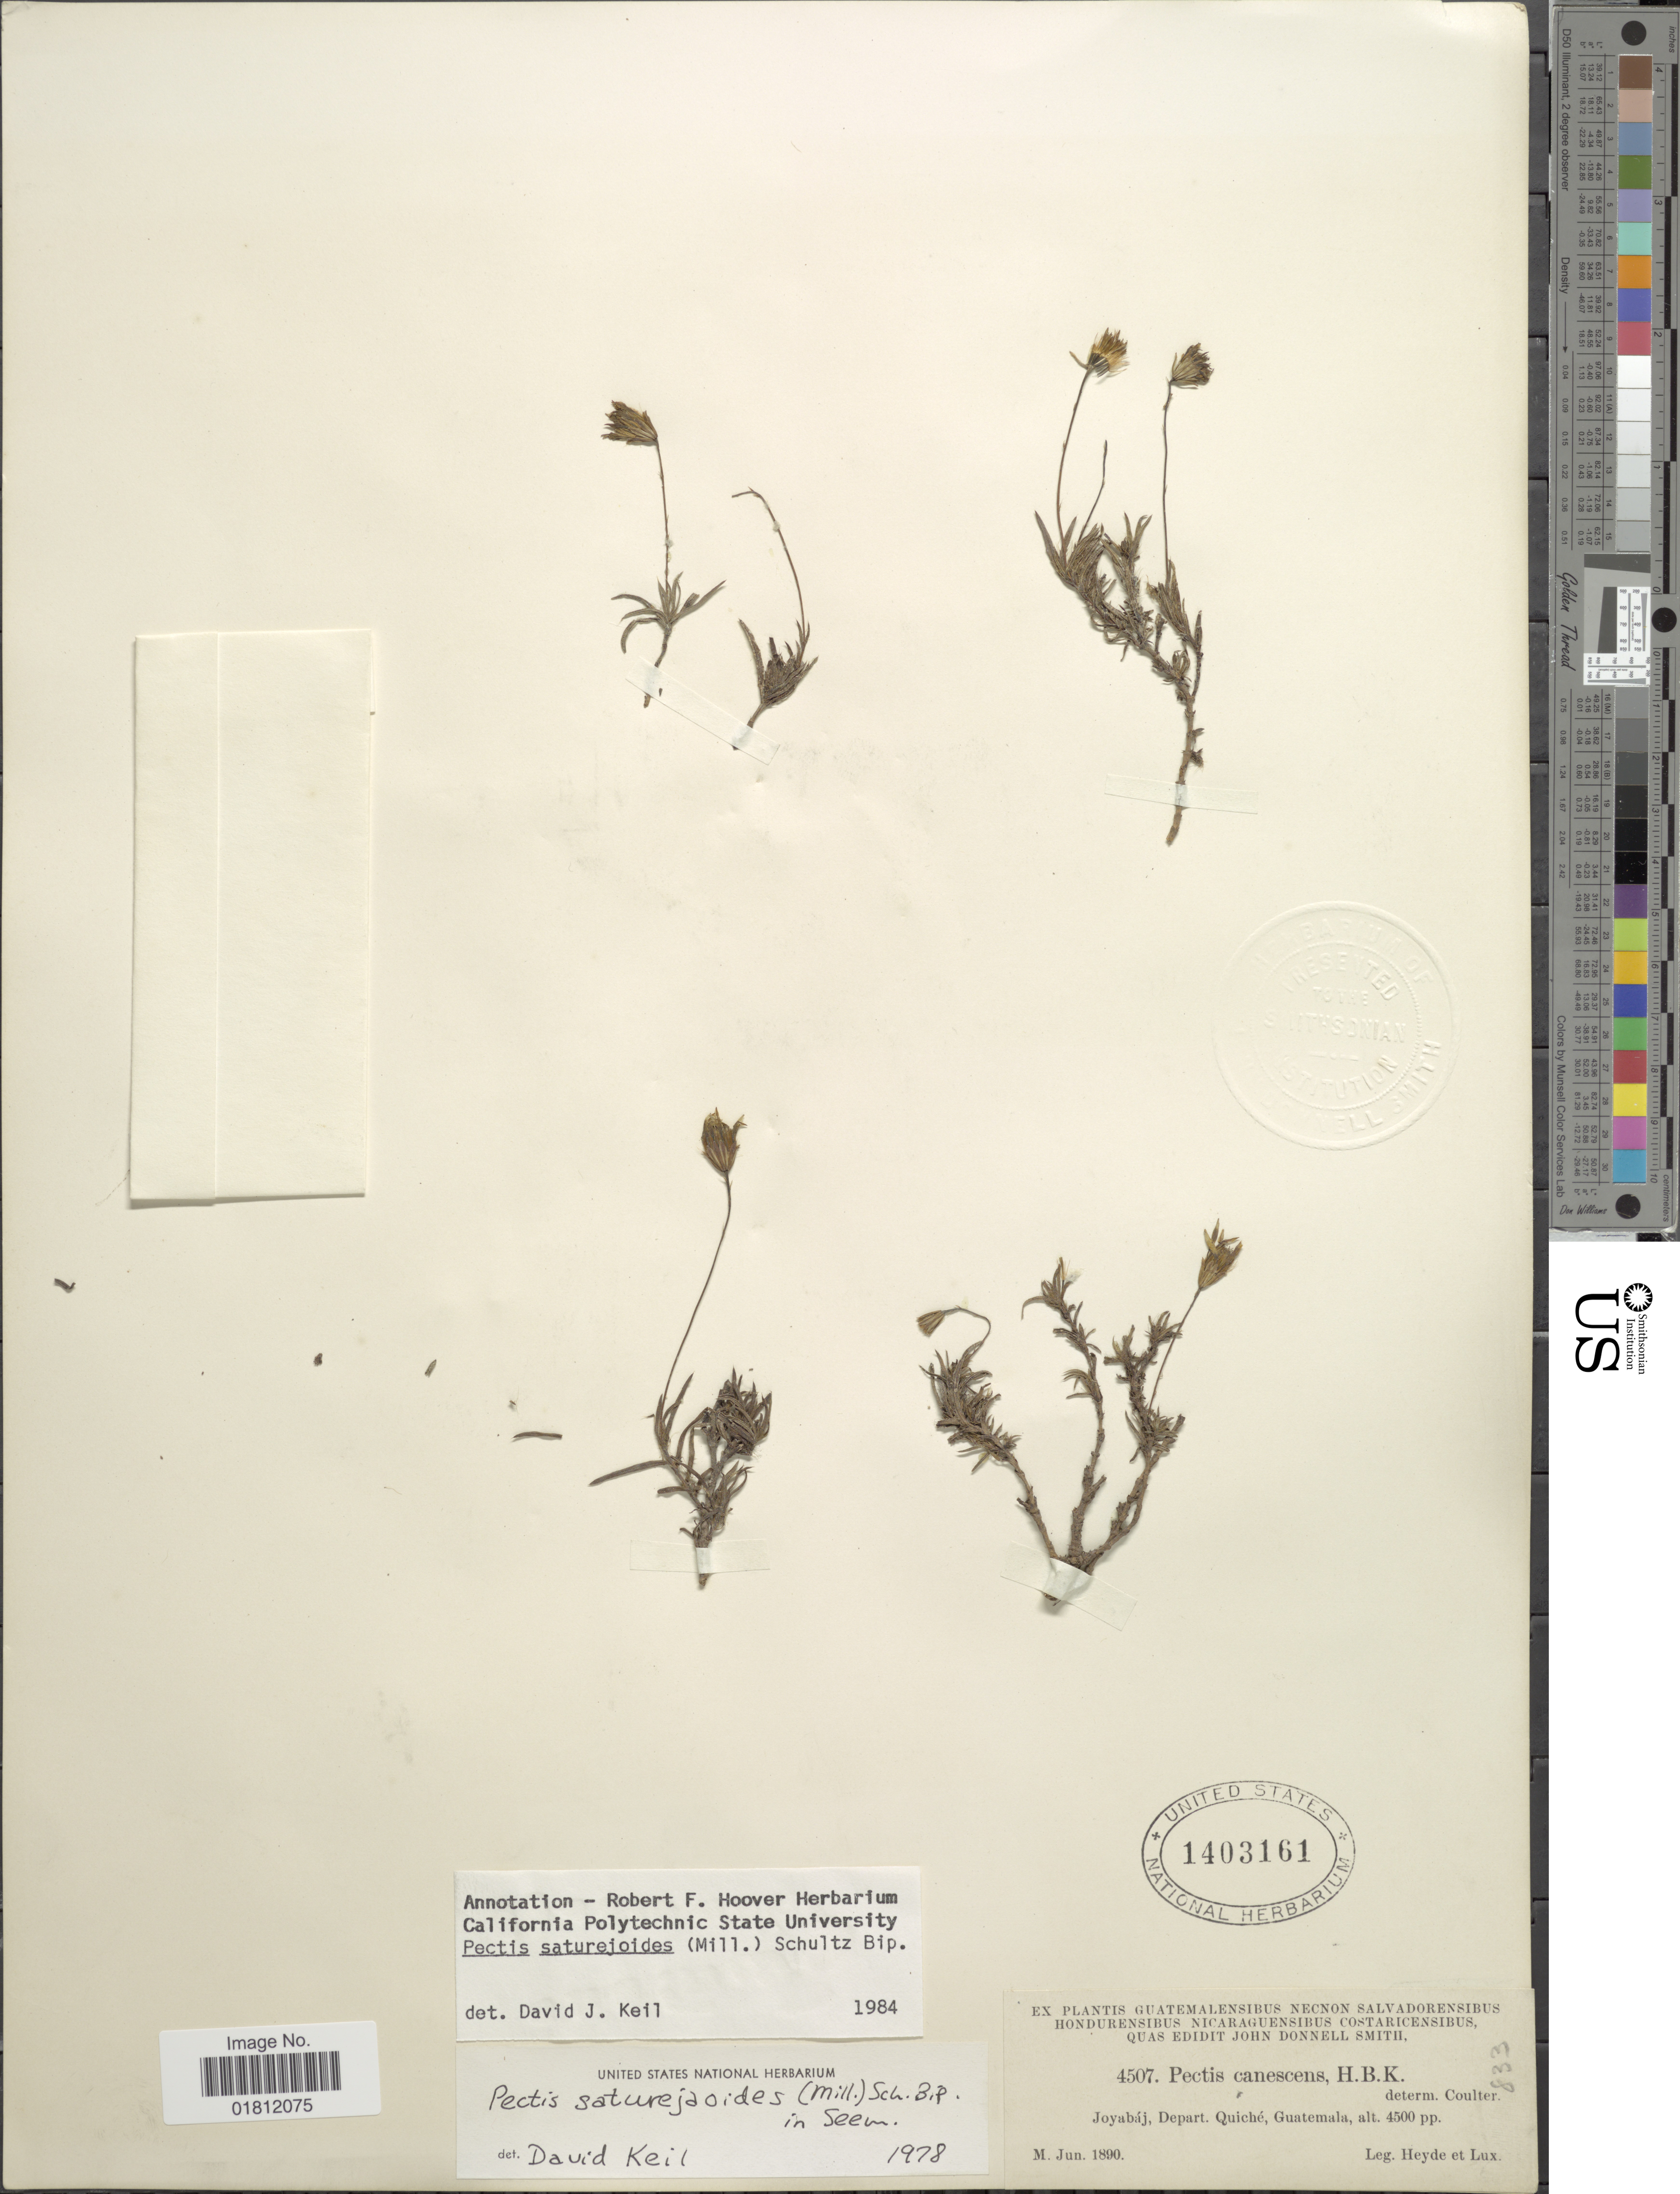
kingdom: Plantae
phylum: Tracheophyta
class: Magnoliopsida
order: Asterales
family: Asteraceae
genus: Pectis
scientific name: Pectis saturejoides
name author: (Mill.) Sch. Bip.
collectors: Heyde & Lux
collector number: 4507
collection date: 1890-06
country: Guatemala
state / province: El Quiché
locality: Joyabaj, Depart. Quiche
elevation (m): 1372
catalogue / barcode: US 1403161